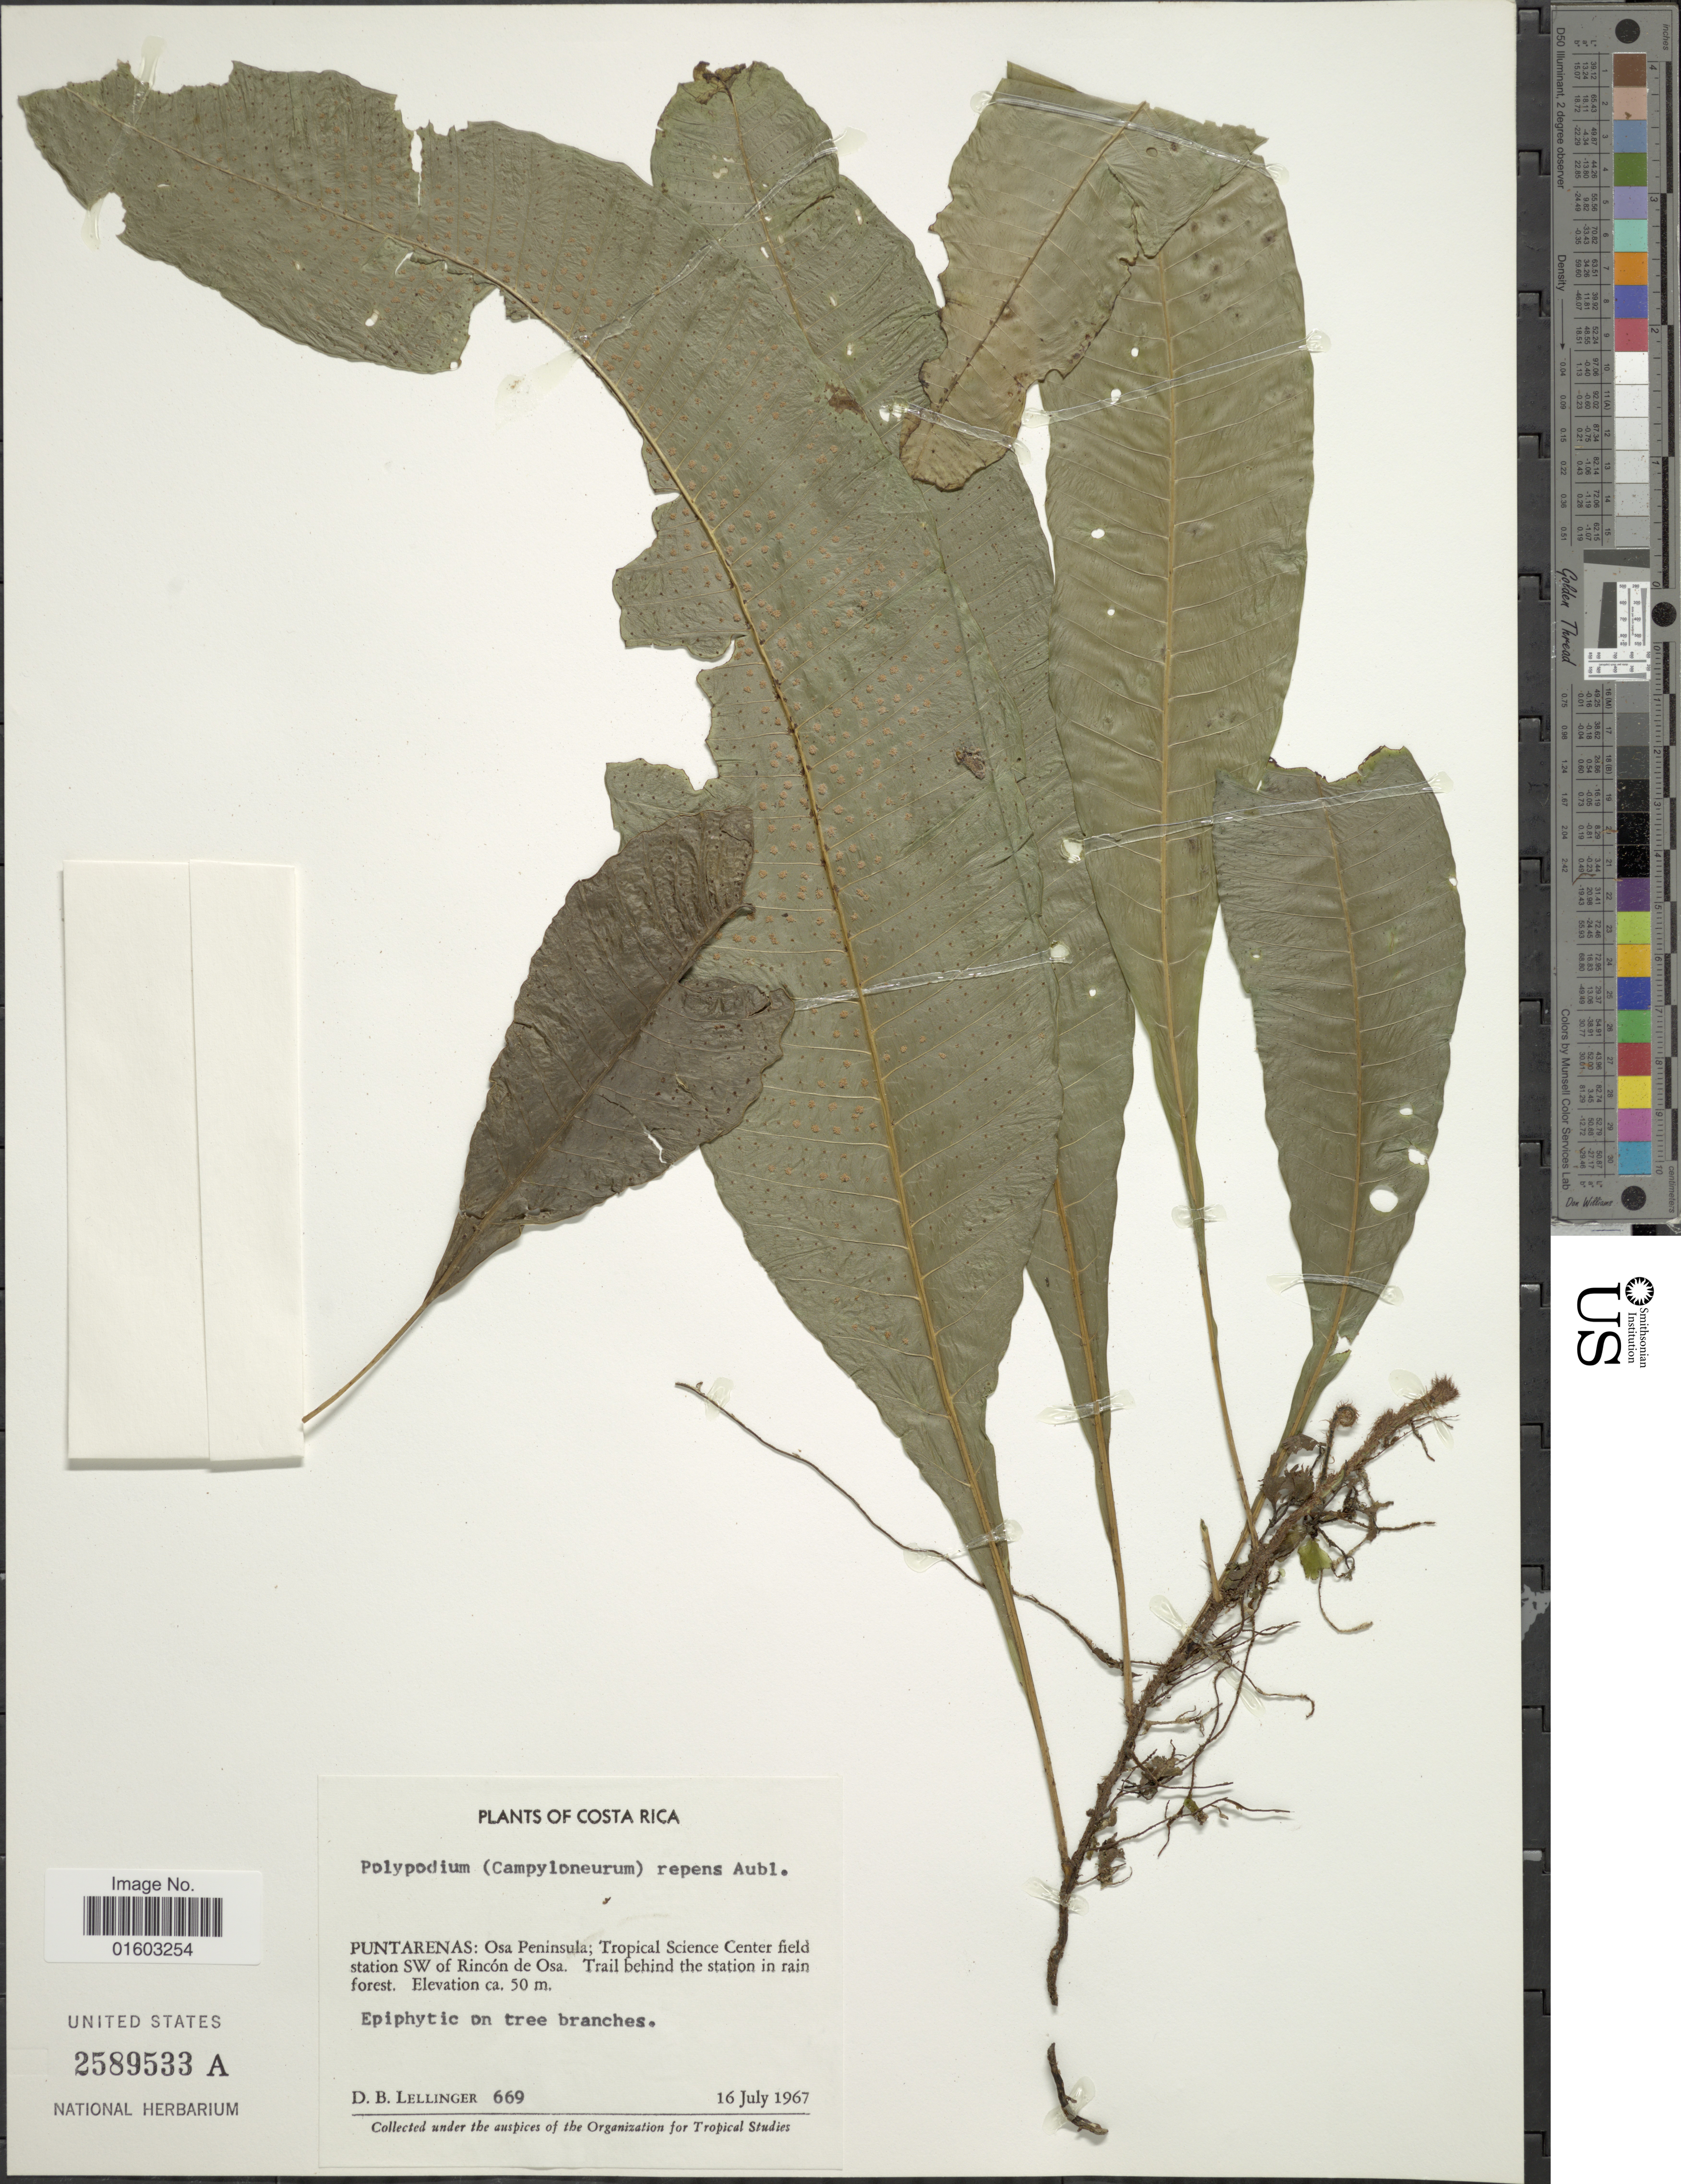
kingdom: Plantae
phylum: Tracheophyta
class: Polypodiopsida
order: Polypodiales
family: Polypodiaceae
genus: Campyloneurum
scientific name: Campyloneurum repens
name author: (Aubl.) C. Presl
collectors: D. B. Lellinger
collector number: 669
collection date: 1967-07-16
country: Costa Rica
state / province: Puntarenas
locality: Osa Peninsula: Tropical Science Center fiels station SW of Rincon de Osa. Trail behind the station in rain forest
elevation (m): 50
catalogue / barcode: US 2589533A